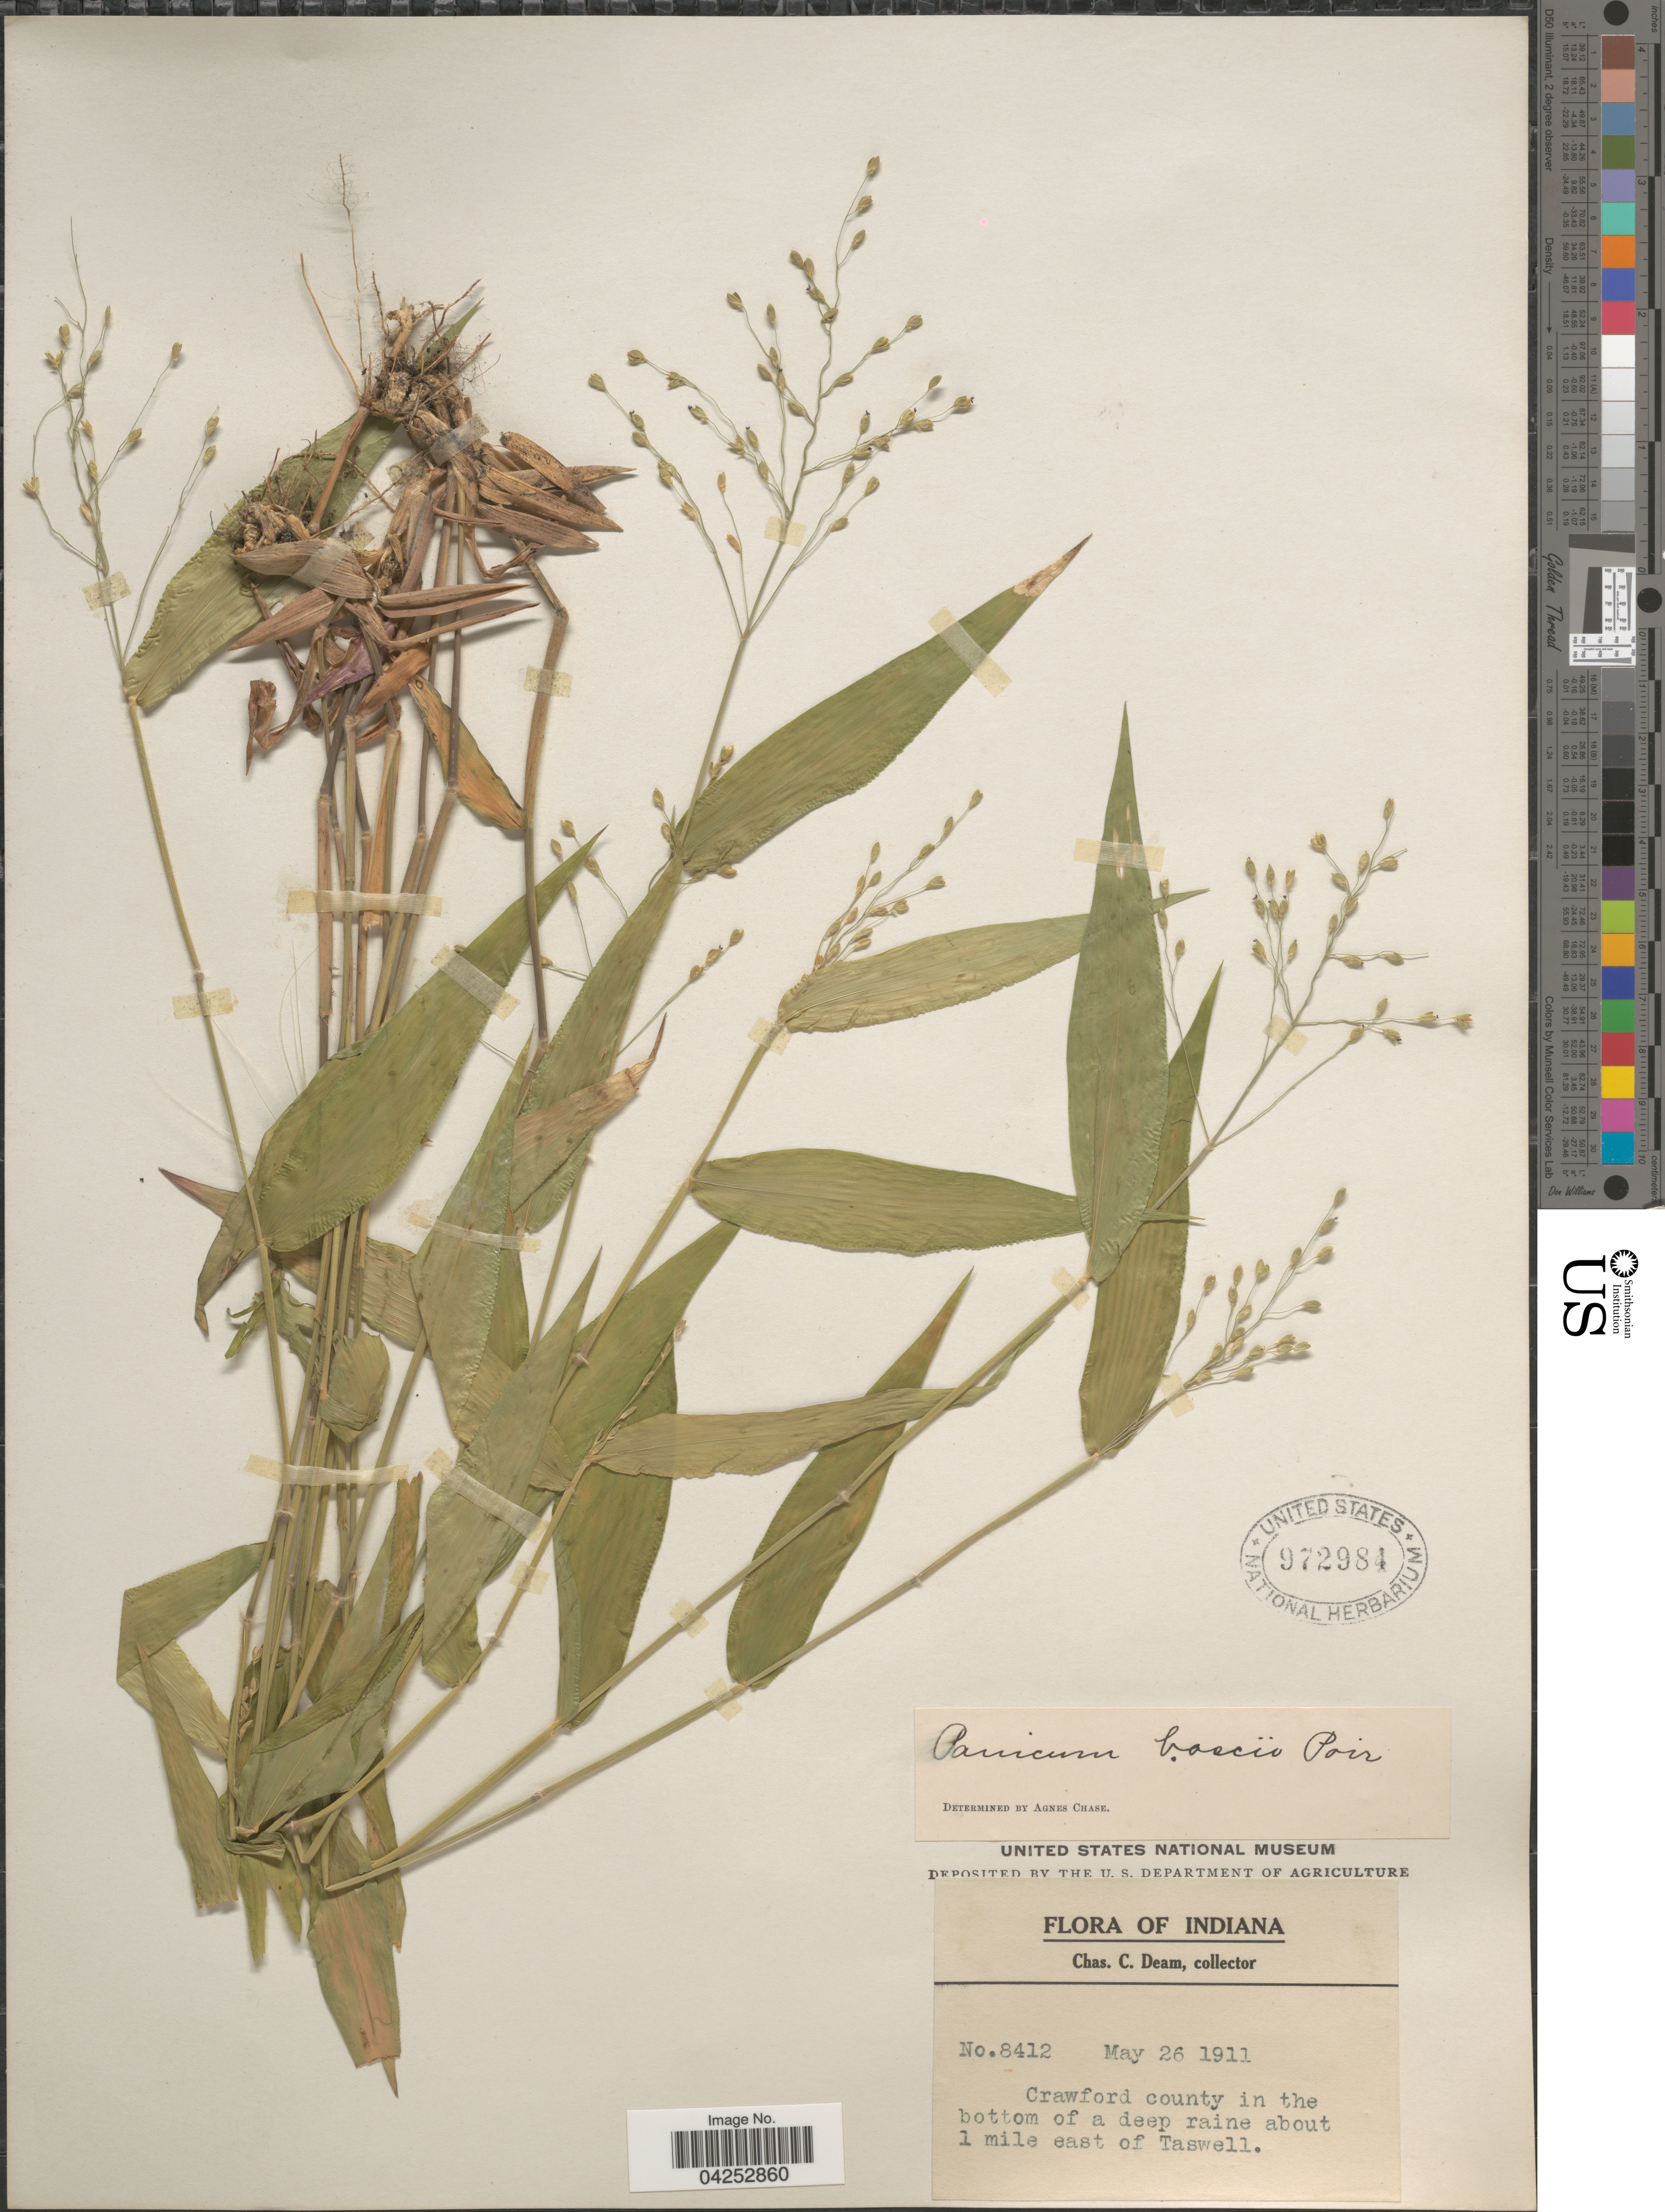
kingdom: Plantae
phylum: Tracheophyta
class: Liliopsida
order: Poales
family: Poaceae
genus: Dichanthelium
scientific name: Dichanthelium boscii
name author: (Poir.) Gould & C.A. Clark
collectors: C. C. Deam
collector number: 8412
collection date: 1911-05-26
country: United States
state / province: Indiana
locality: Crawford county in the bottom of a deep raine about 1 mile east of Taswell.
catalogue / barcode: US 972984